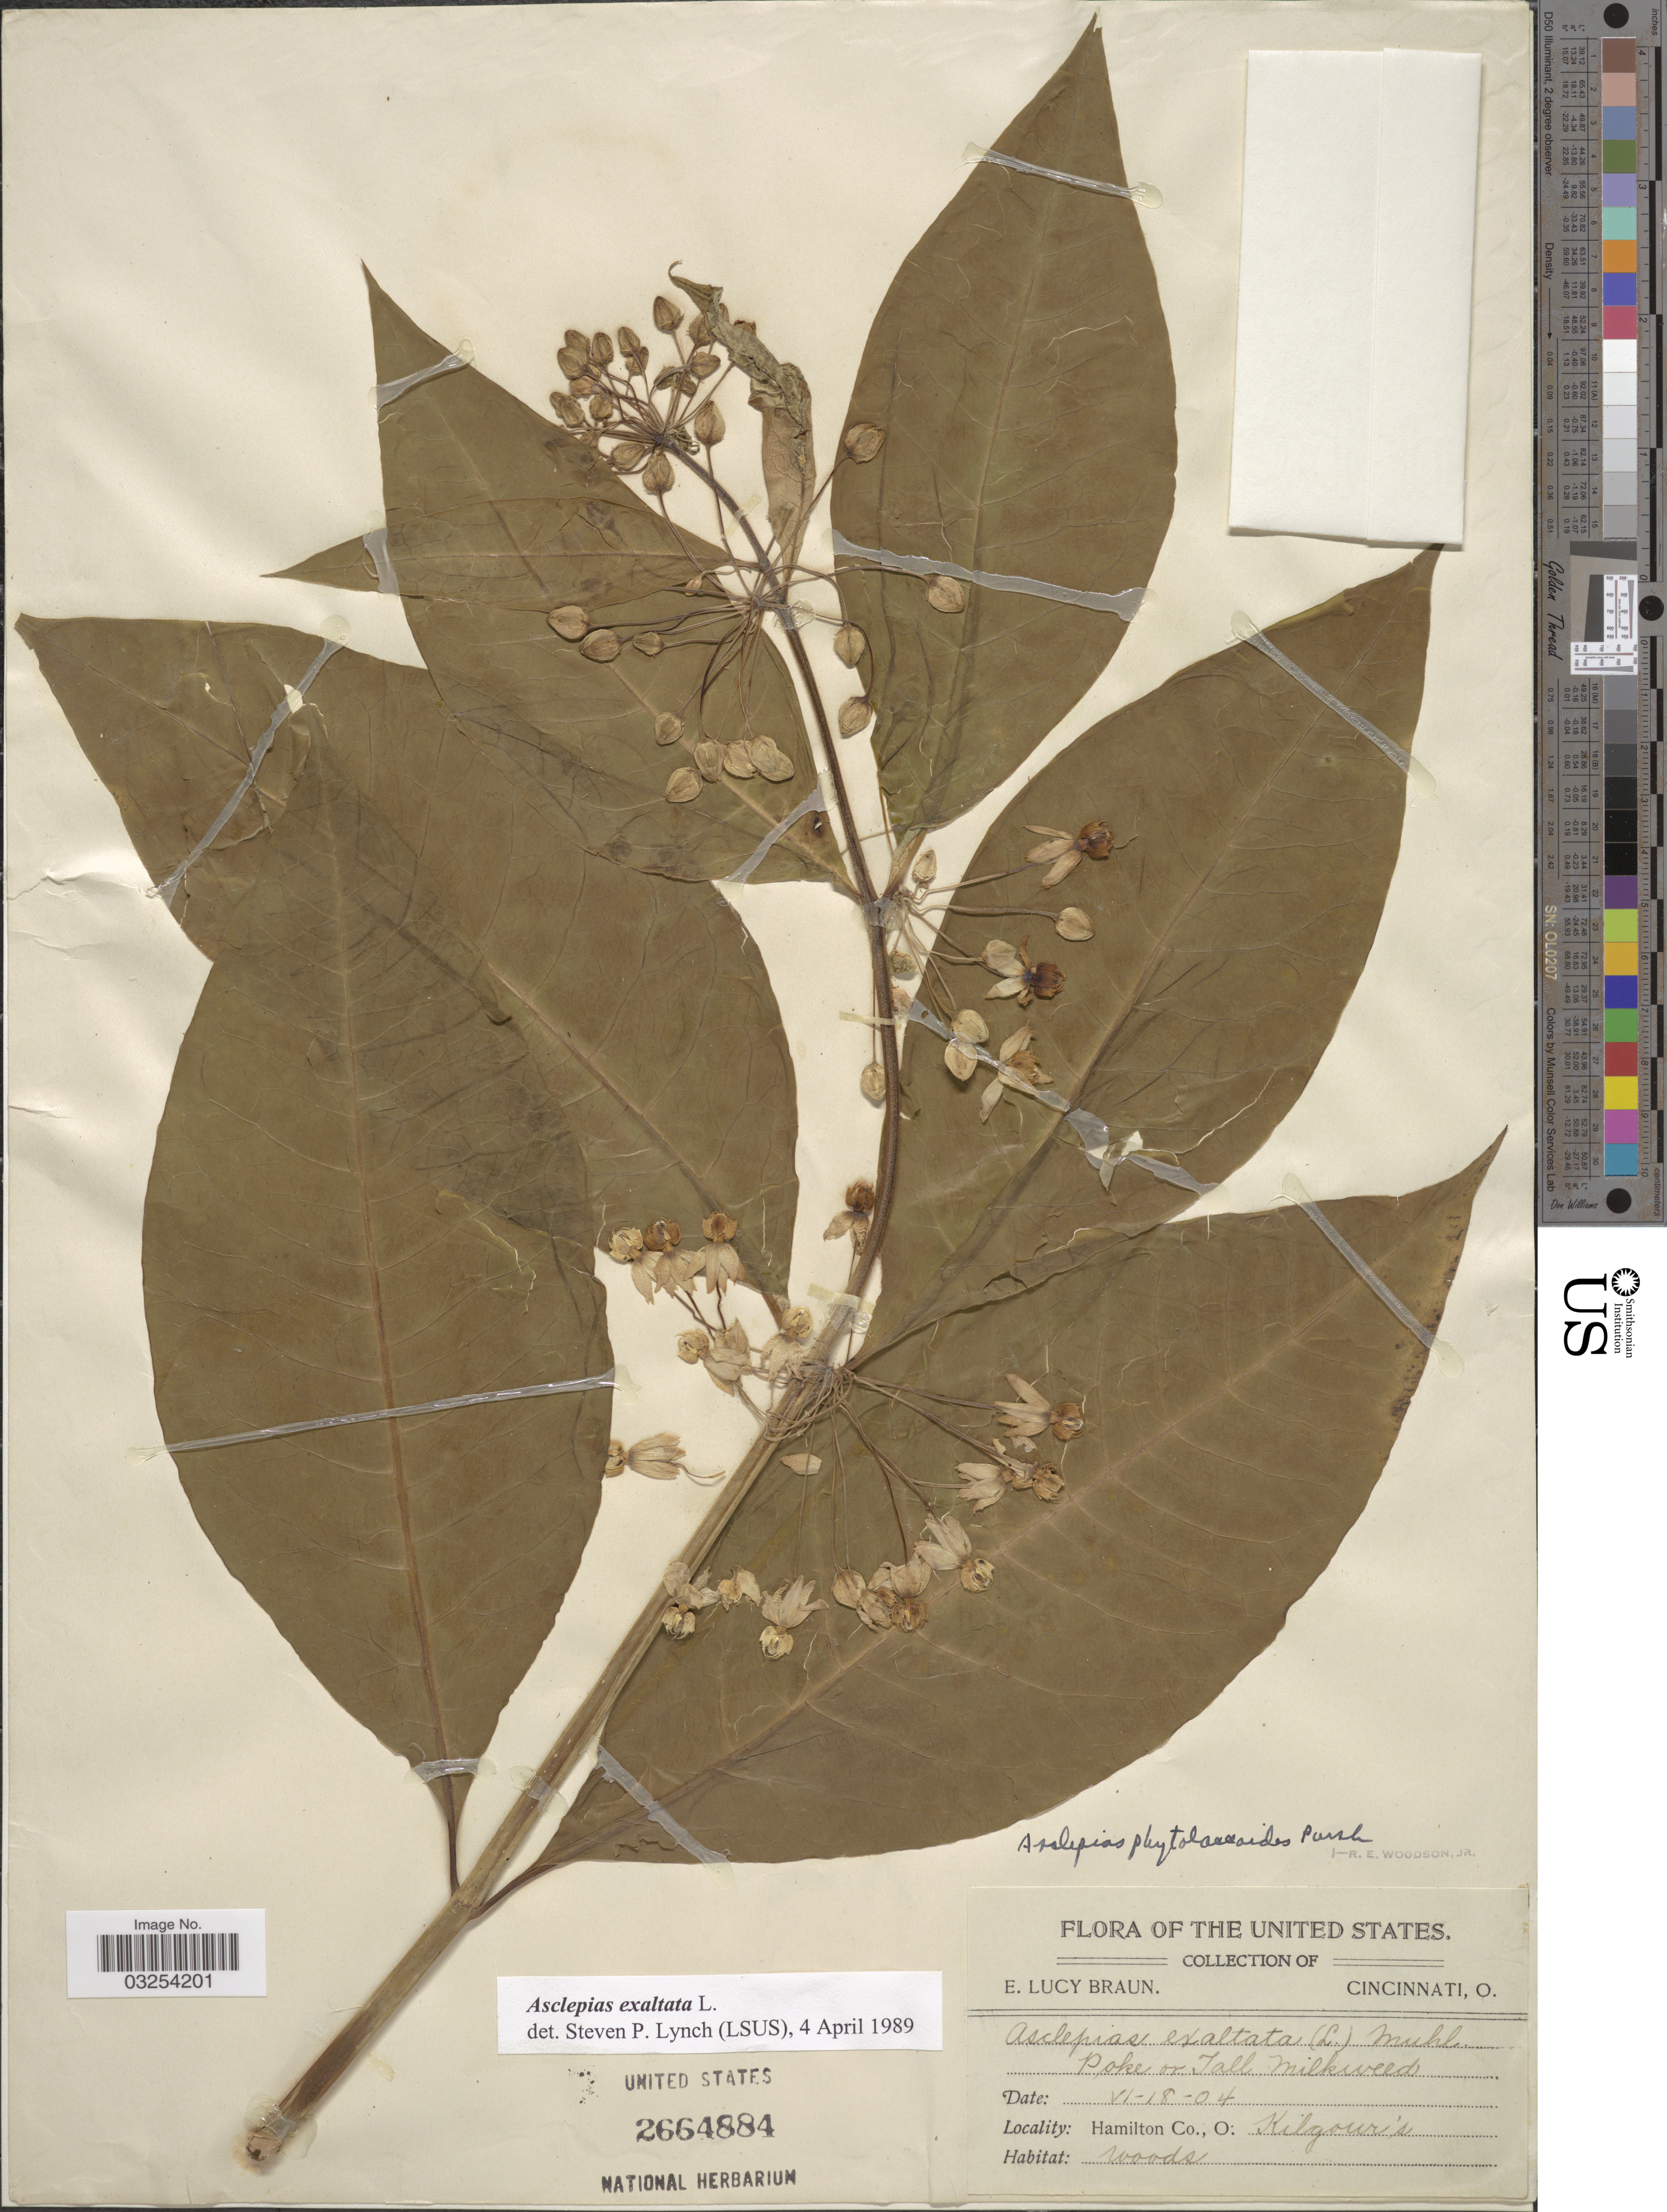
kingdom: Plantae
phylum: Tracheophyta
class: Magnoliopsida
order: Gentianales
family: Apocynaceae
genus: Asclepias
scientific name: Asclepias exaltata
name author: Muhl.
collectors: E. Braun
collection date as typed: Transcribed d/m/y: 18/6/4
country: United States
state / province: Ohio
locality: Hamilton Co.: Kilgour's.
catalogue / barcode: US 2664884